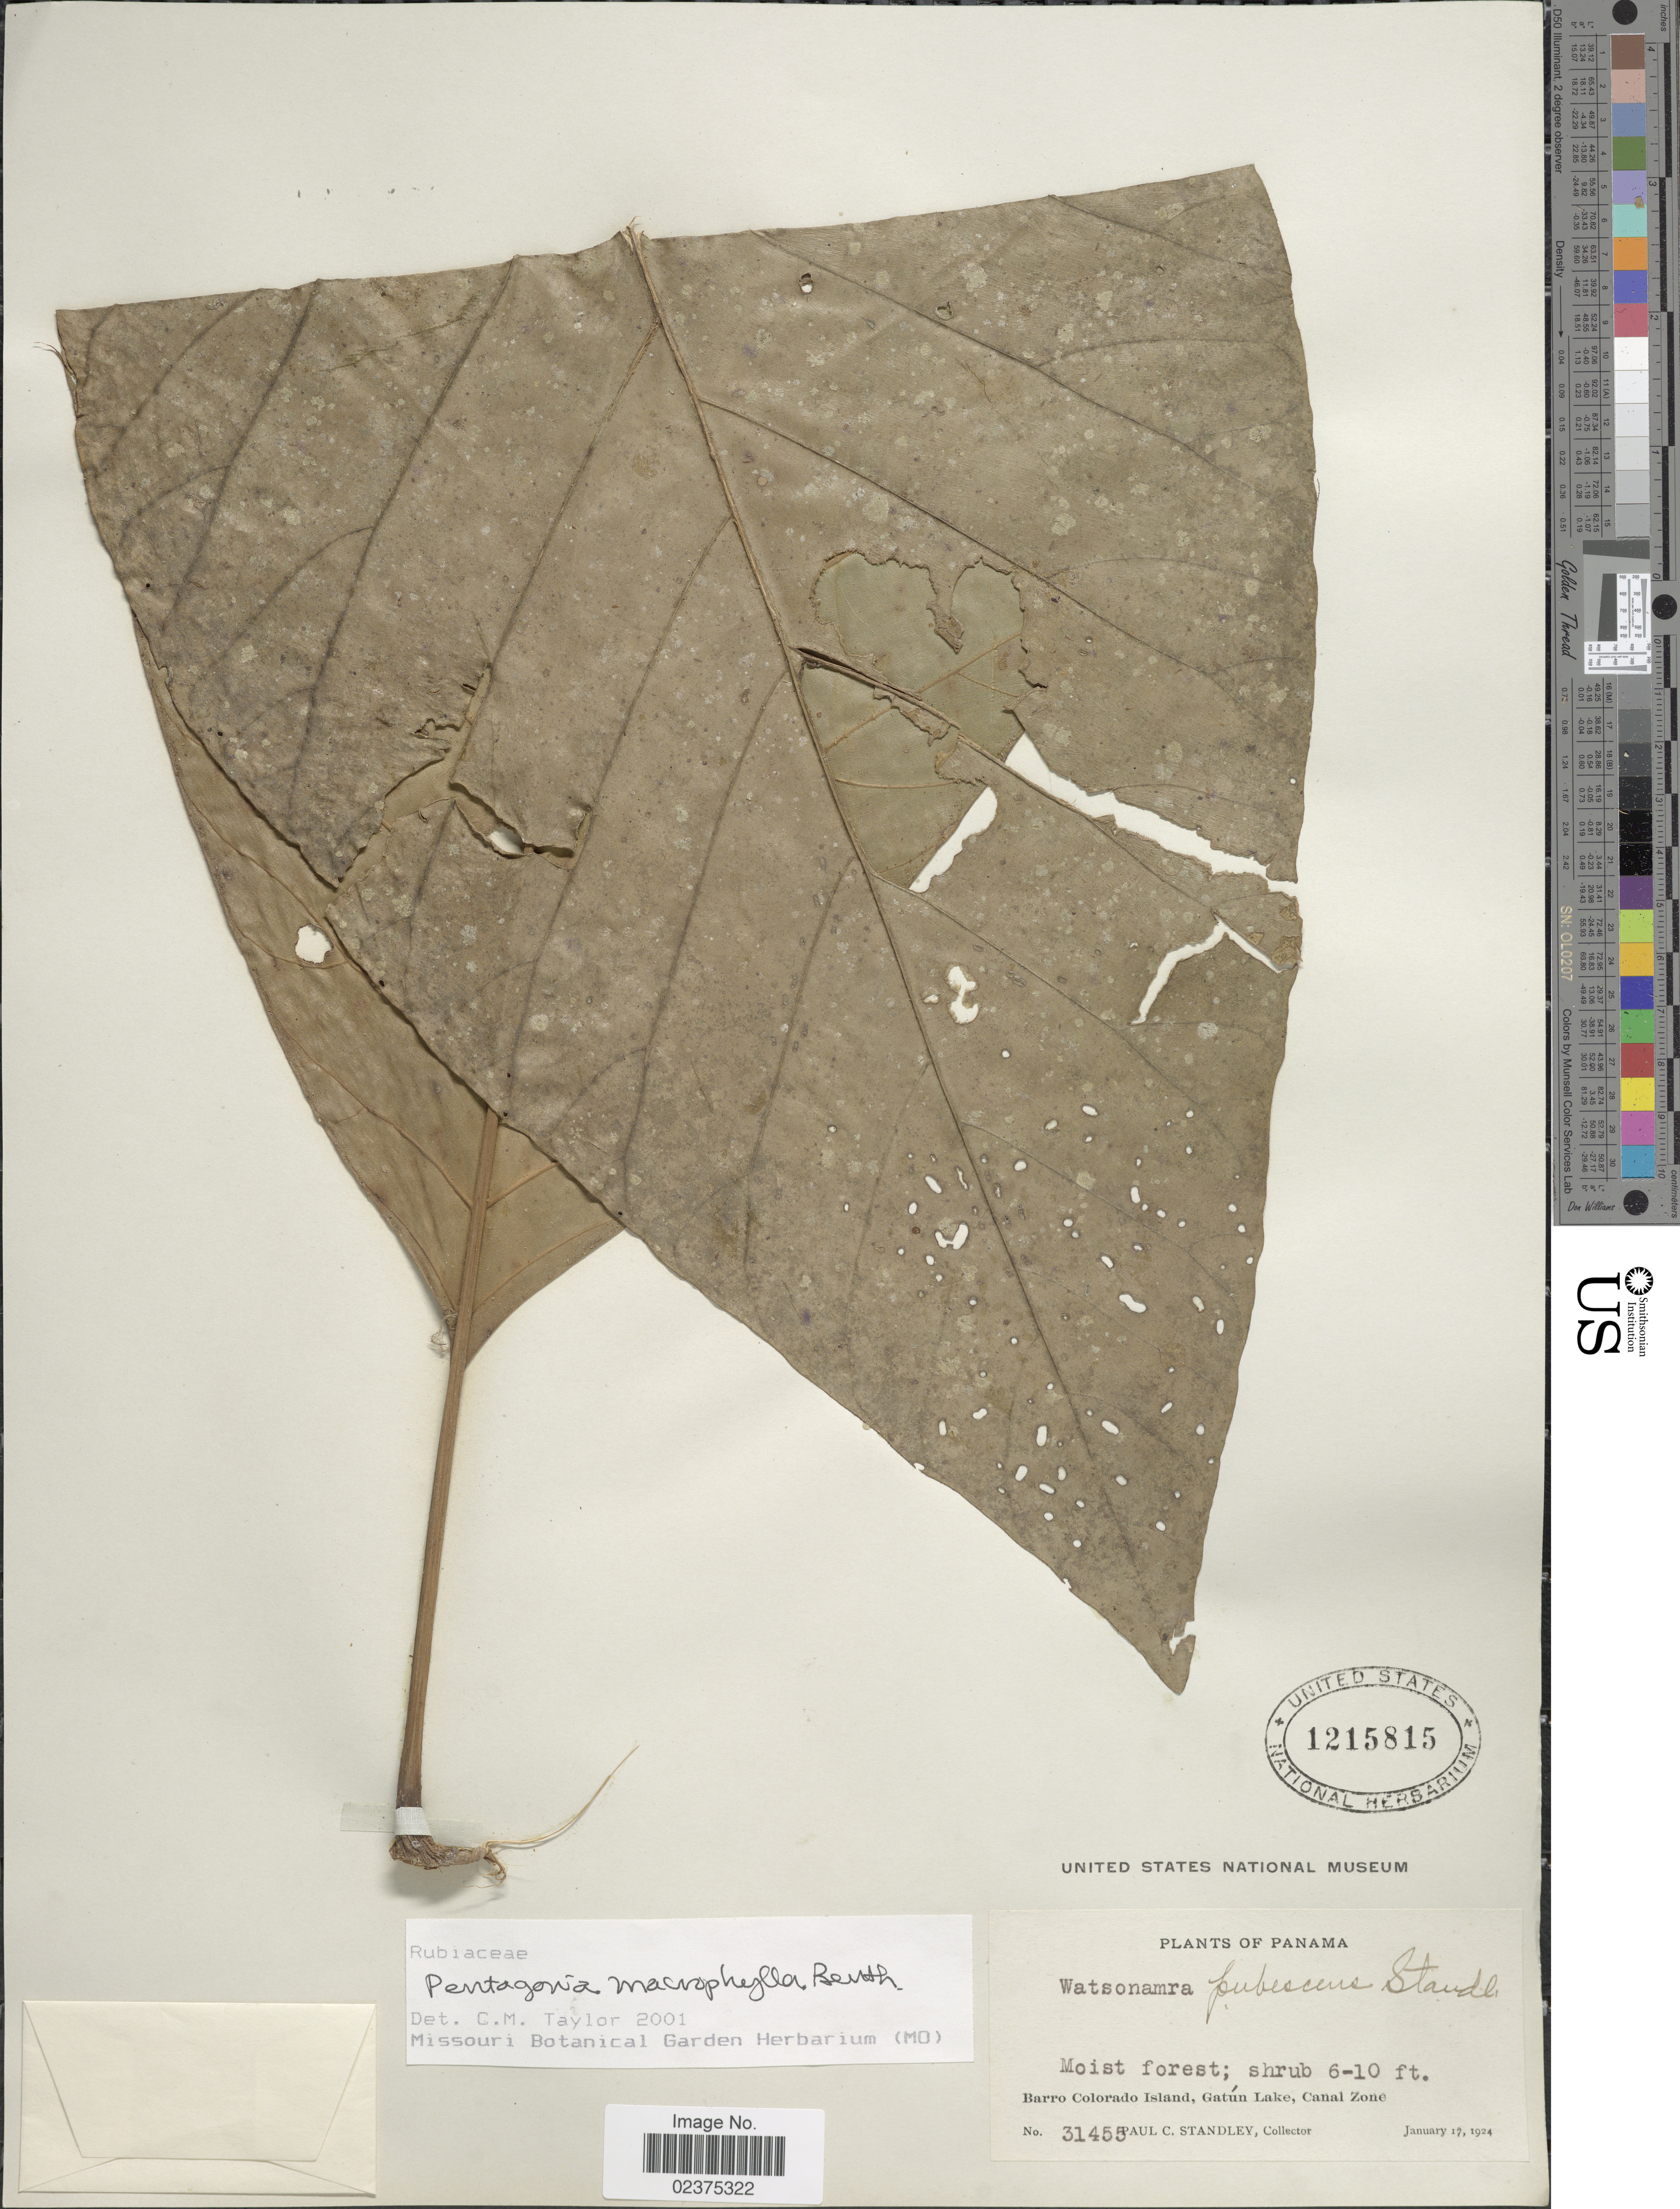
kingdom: Plantae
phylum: Tracheophyta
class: Magnoliopsida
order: Gentianales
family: Rubiaceae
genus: Pentagonia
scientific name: Pentagonia macrophylla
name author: Benth.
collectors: P. C. Standley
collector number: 31455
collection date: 1924-01-17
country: Panama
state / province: Panamá Oeste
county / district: Canal Zone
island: Barro Colorado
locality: Moist forest; Barro Colorado Island, Gatún Lake, Canal Zone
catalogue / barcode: US 1215815